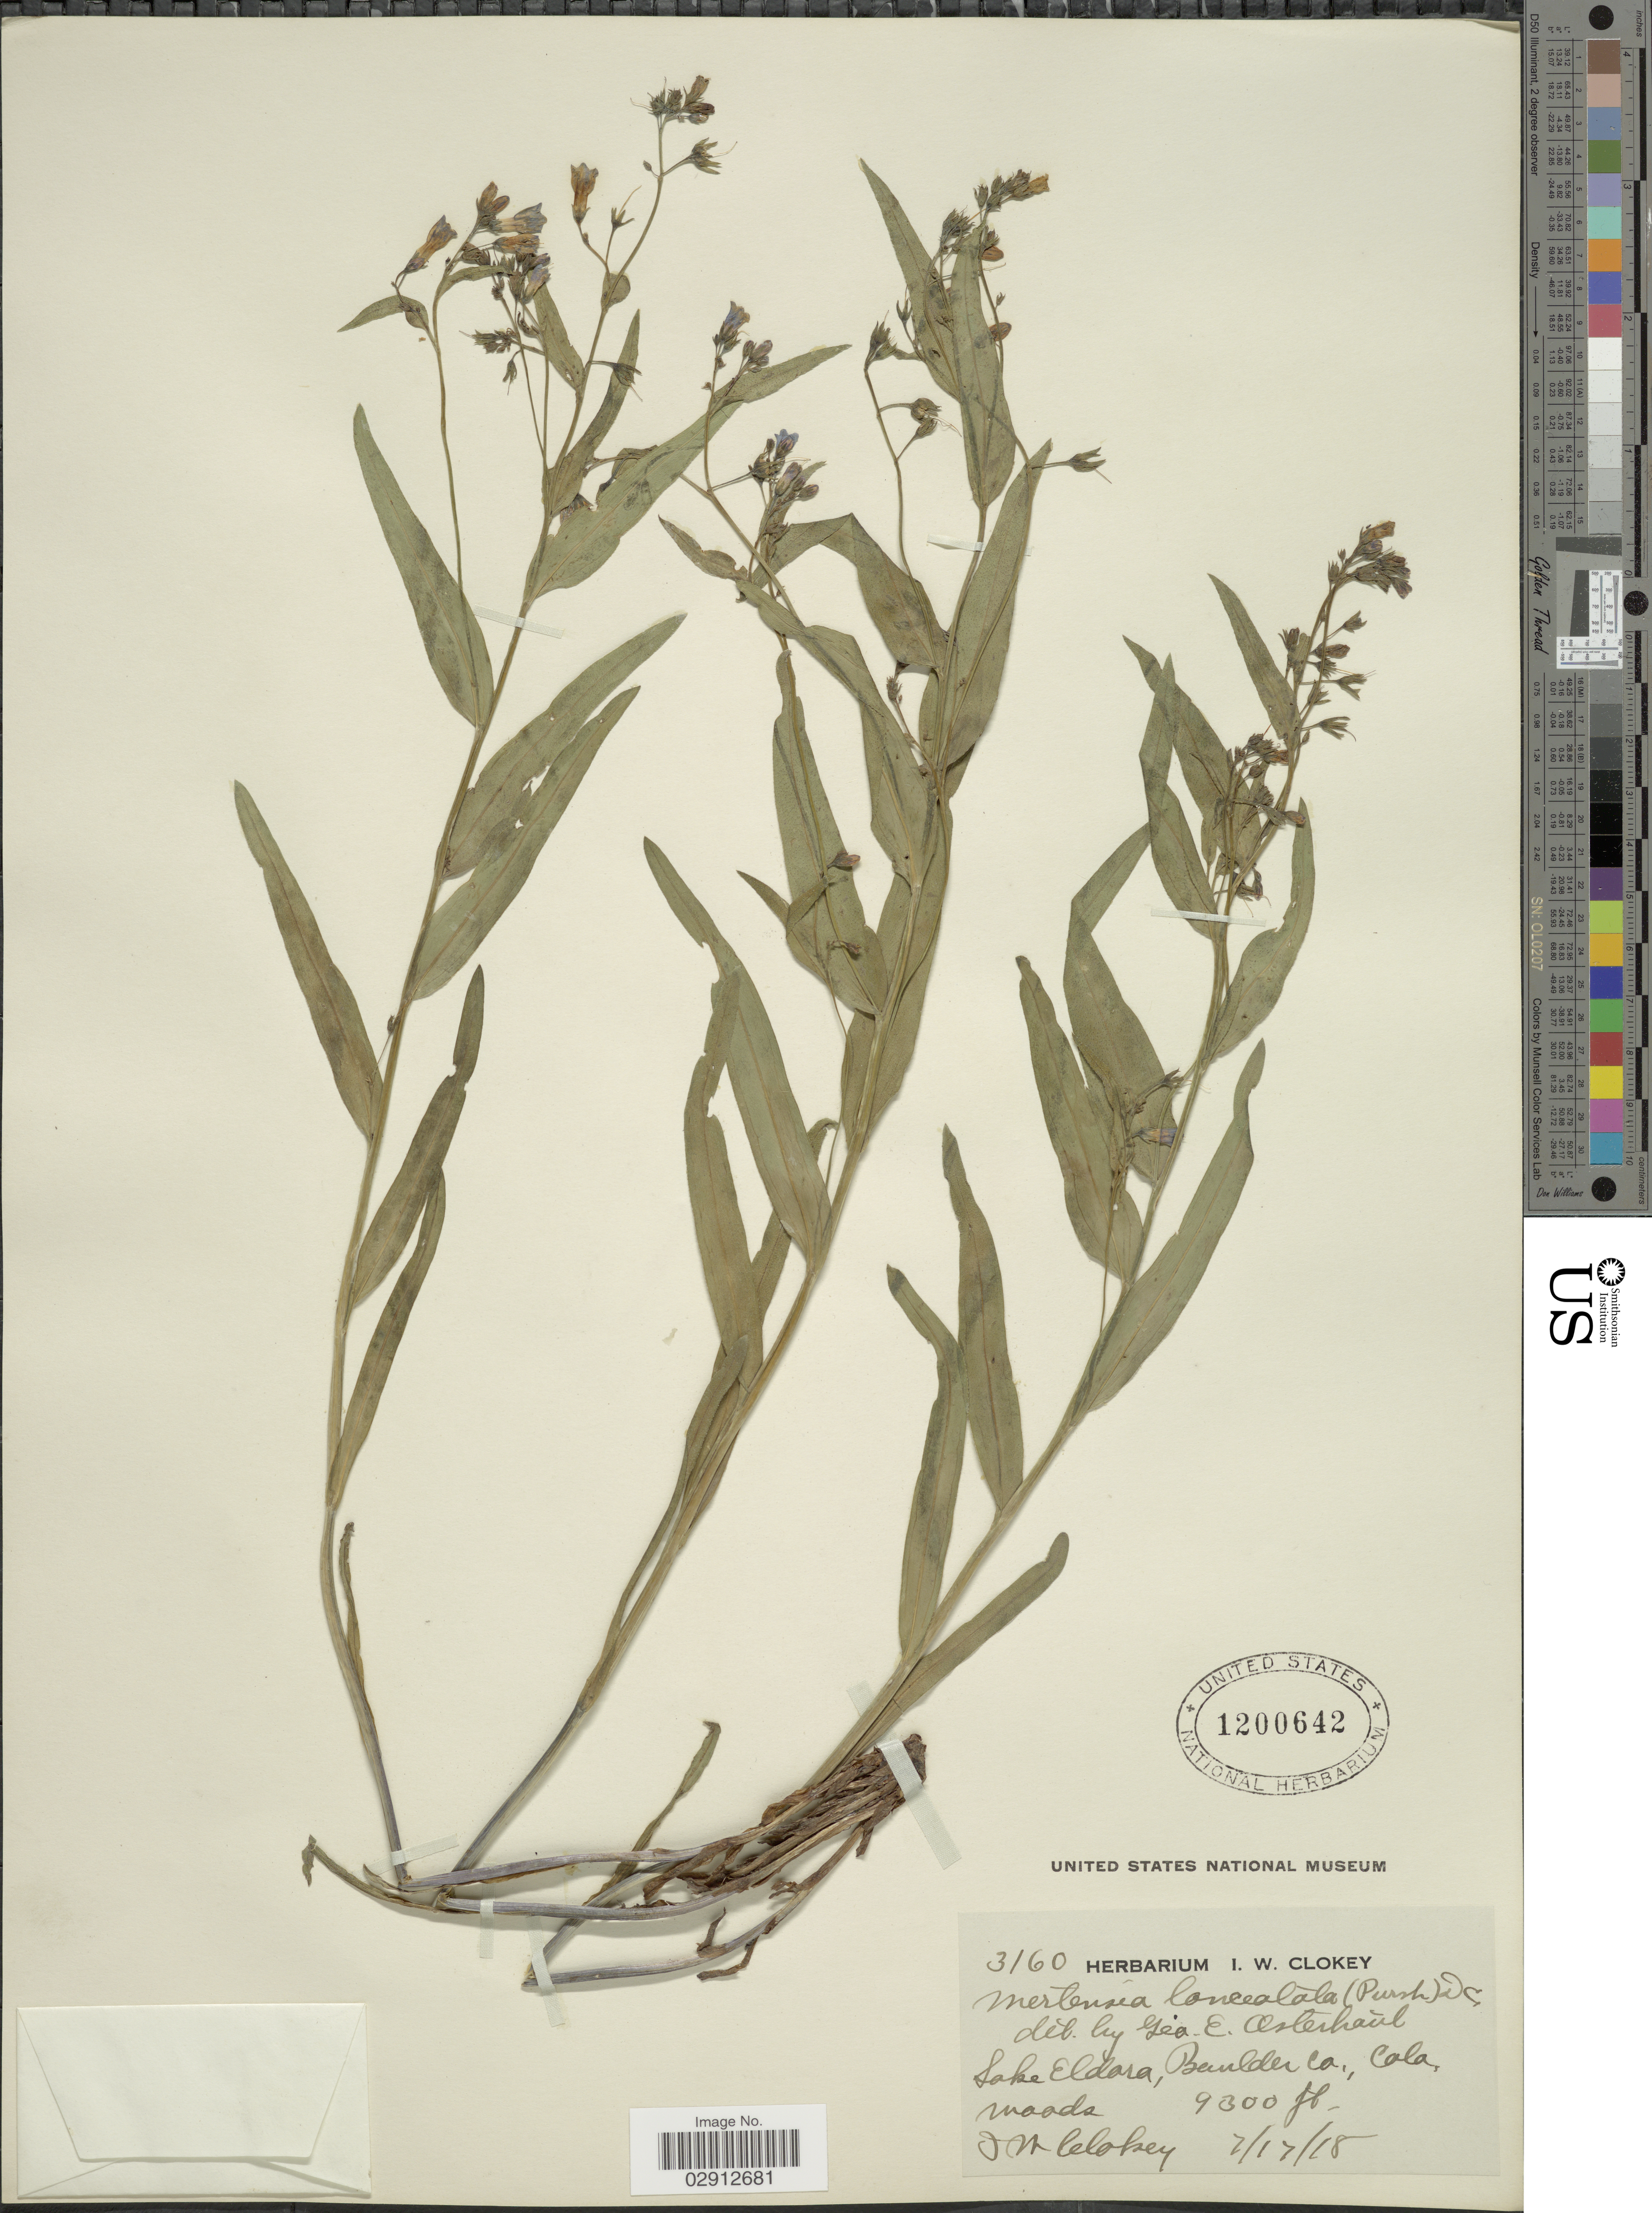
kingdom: Plantae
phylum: Tracheophyta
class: Magnoliopsida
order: Boraginales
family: Boraginaceae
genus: Mertensia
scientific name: Mertensia lanceolata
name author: (Pursh) DC. ex A. DC.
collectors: I. W. Clokey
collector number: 3160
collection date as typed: Transcribed d/m/y: 17/7/18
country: United States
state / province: Colorado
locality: Lake Eldara, Boulder Co., Colo.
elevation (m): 2835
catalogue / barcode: US 1200642